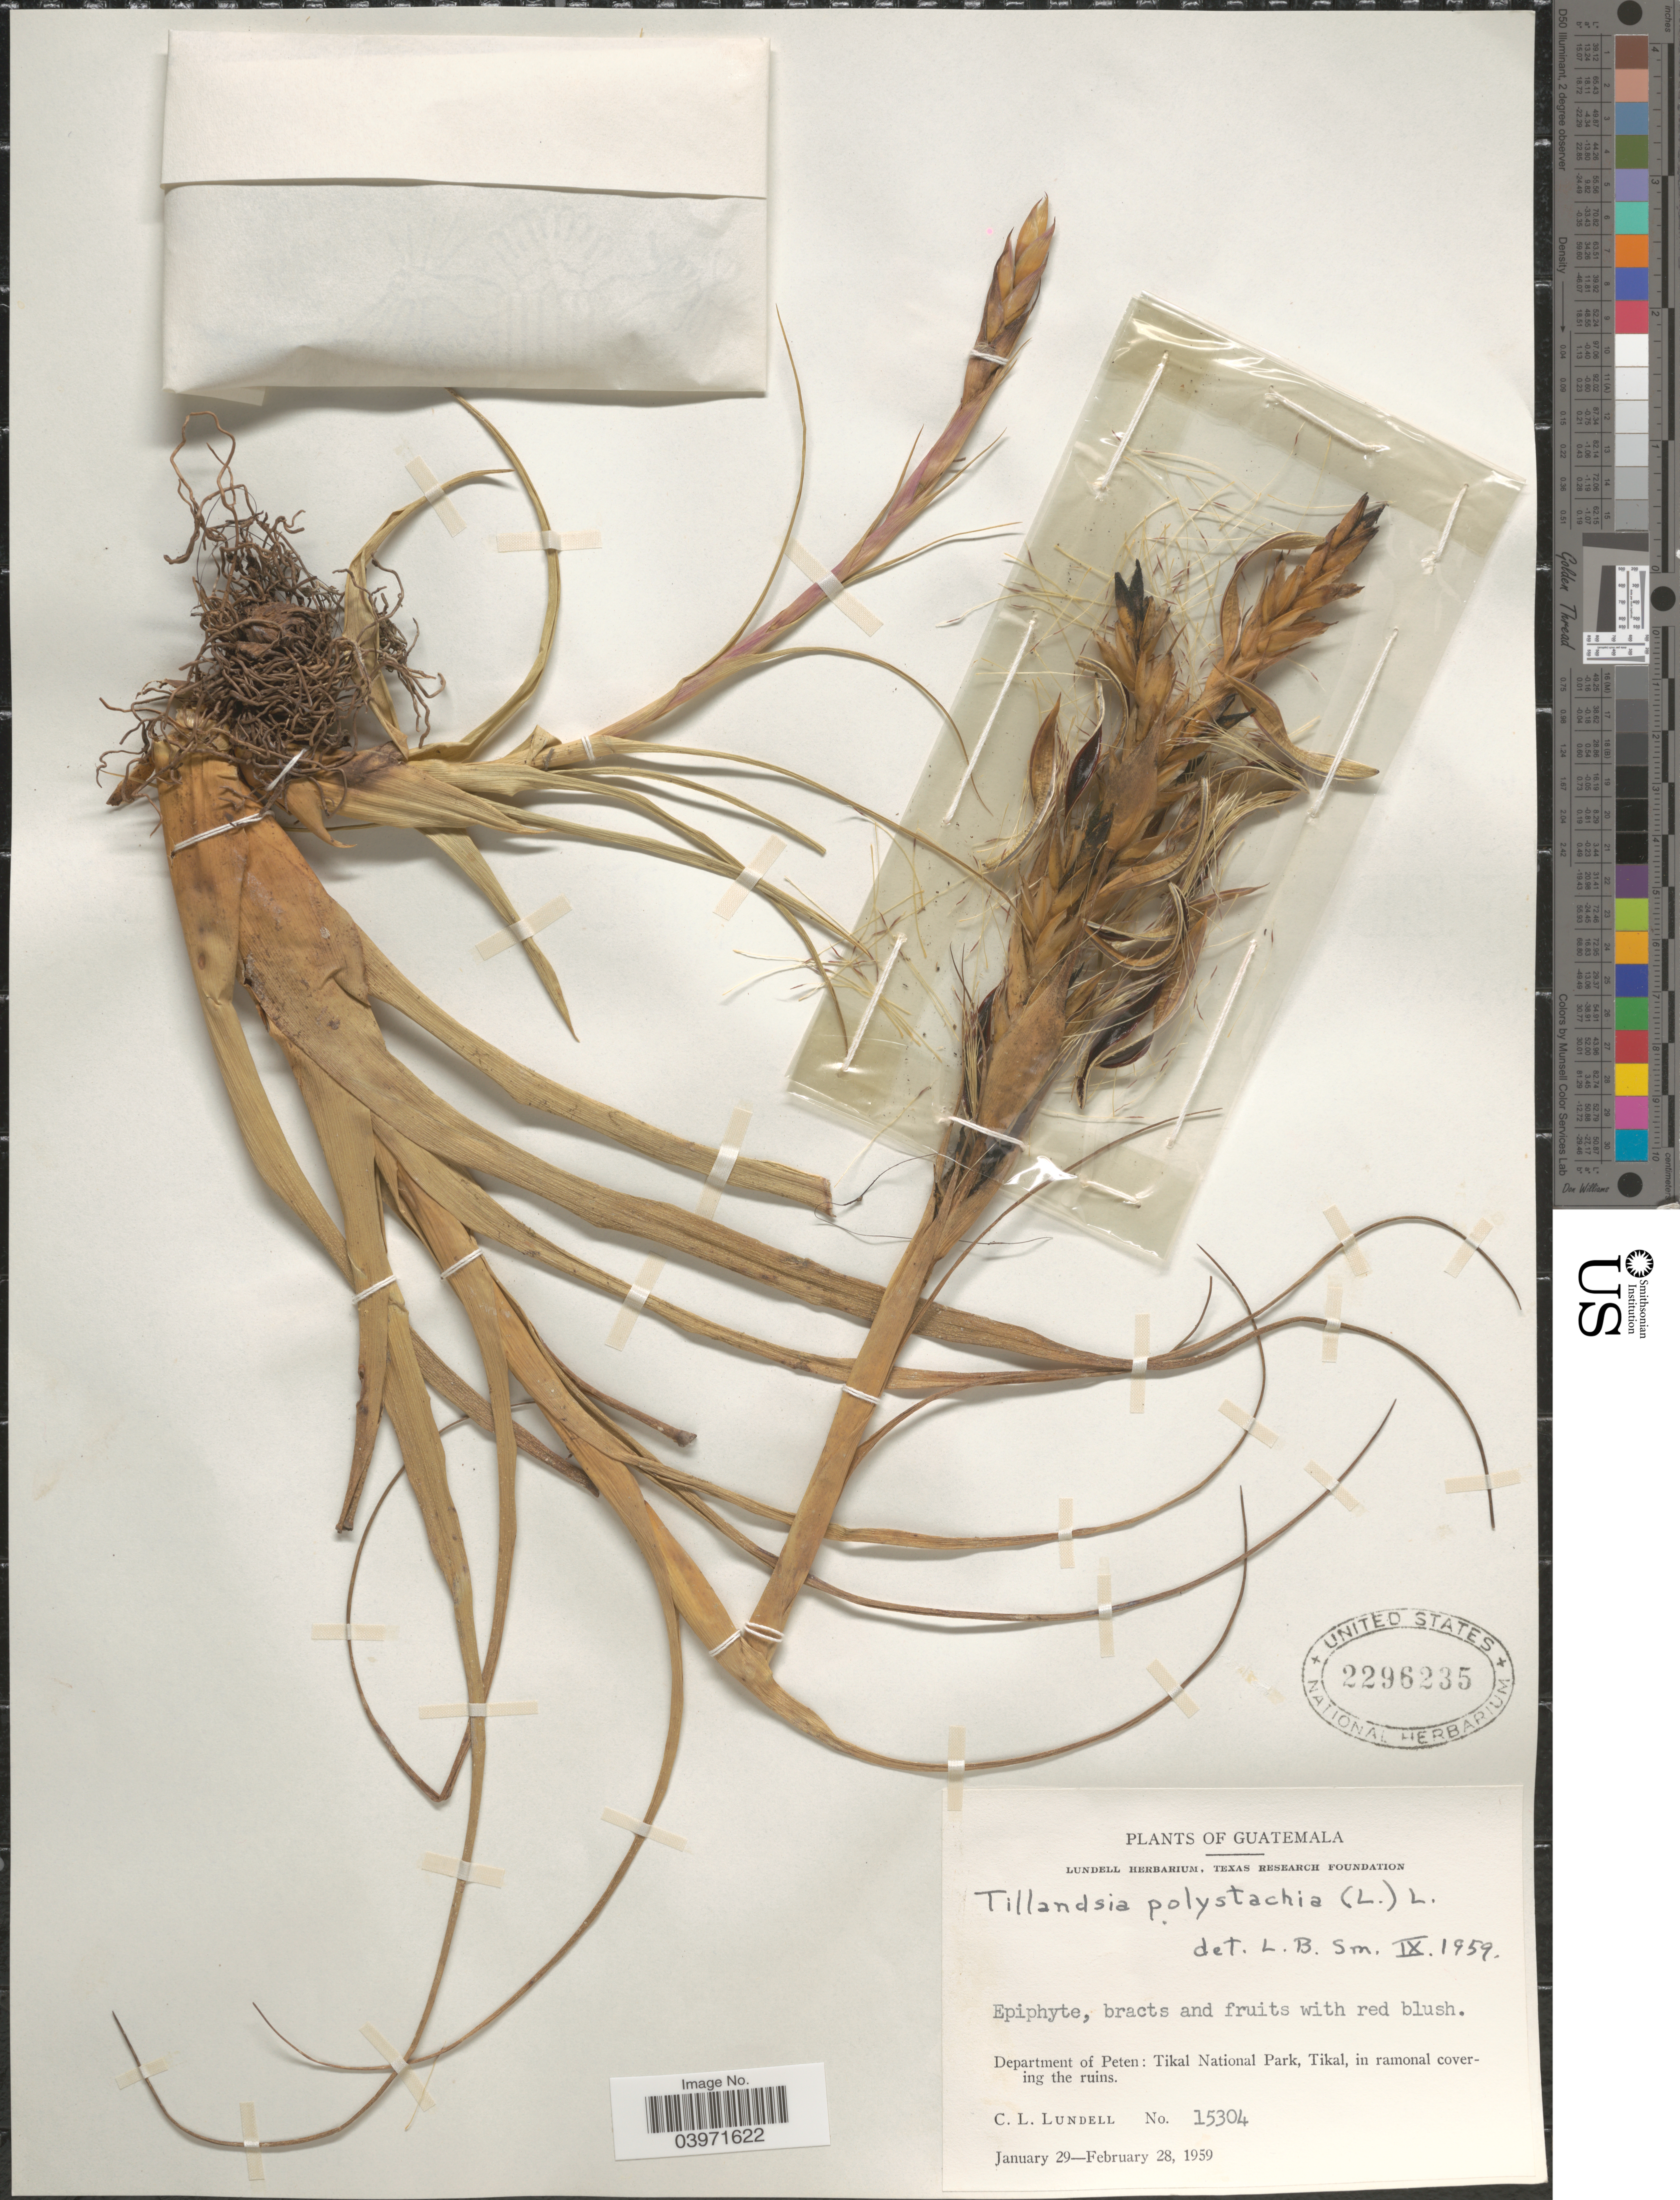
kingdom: Plantae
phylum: Tracheophyta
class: Liliopsida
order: Poales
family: Bromeliaceae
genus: Tillandsia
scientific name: Tillandsia polystachia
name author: (L.) L.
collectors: C. L. Lundell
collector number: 15304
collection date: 1959-01-29/1959-02-28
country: Guatemala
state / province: El Peten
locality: Department of Peten: Tikal National Park, Tikal, in ramonal covering the ruins.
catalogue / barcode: US 2296235